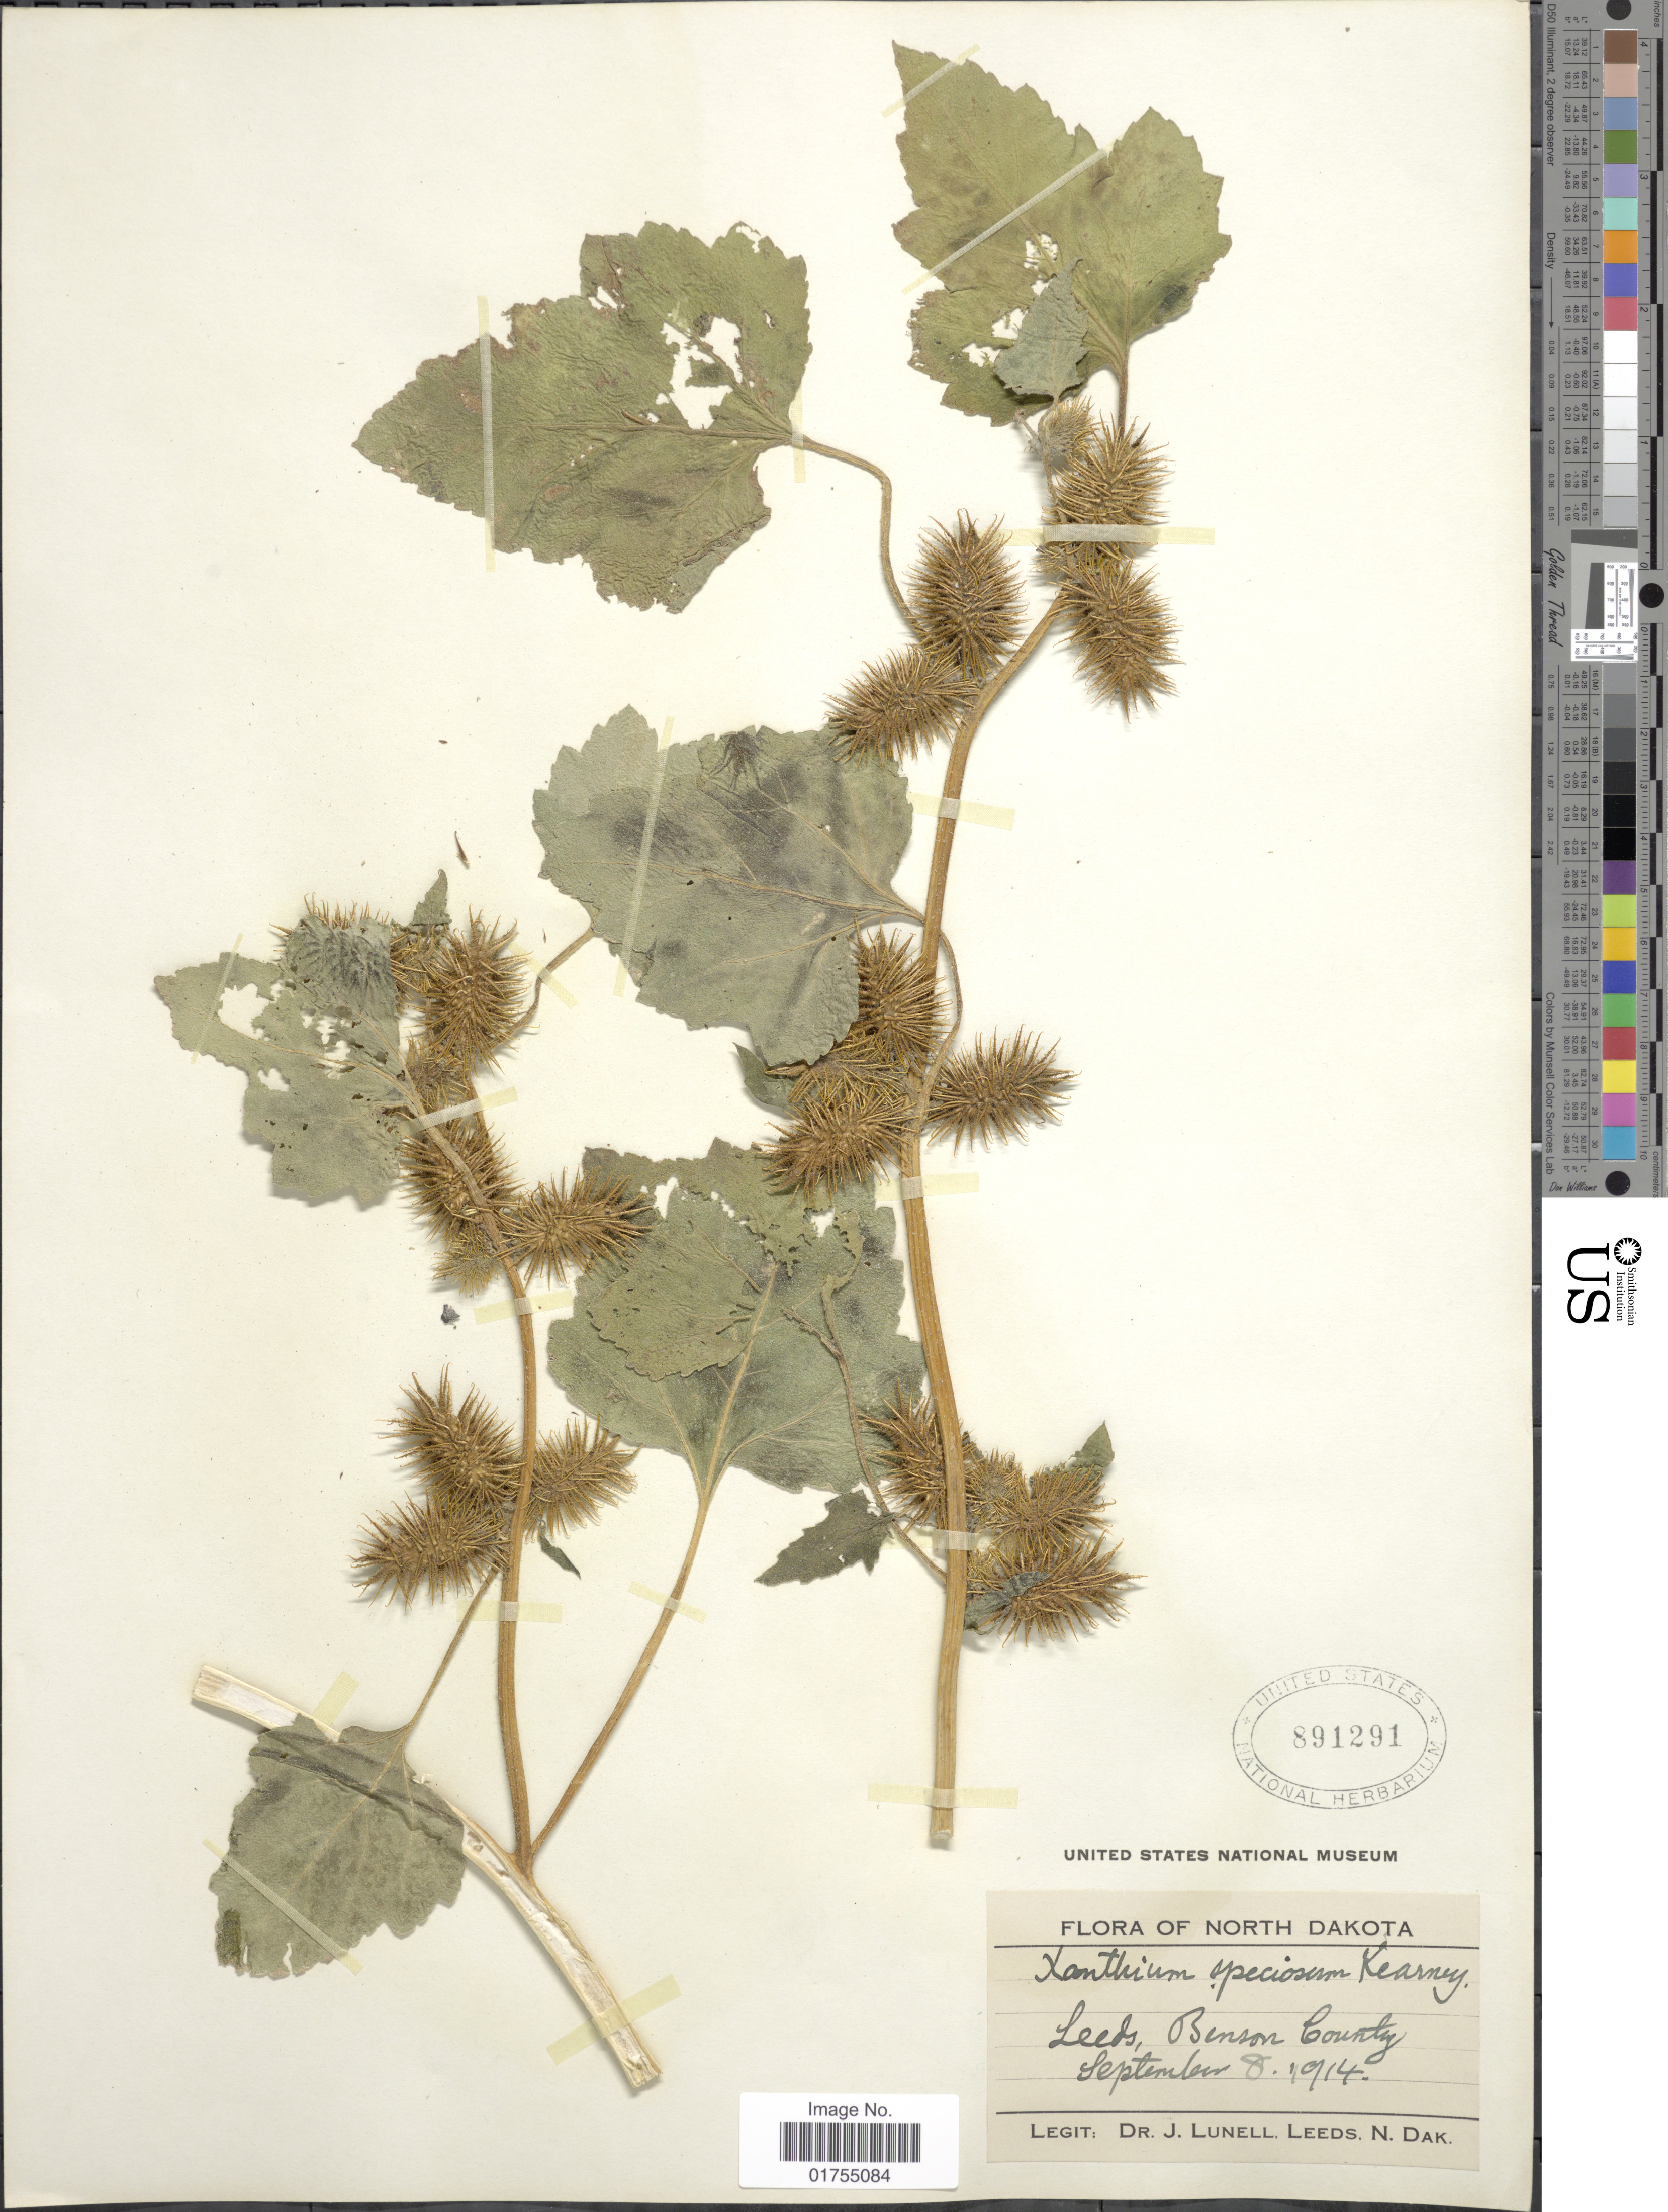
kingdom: Plantae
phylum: Tracheophyta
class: Magnoliopsida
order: Asterales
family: Asteraceae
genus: Xanthium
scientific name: Xanthium speciosum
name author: Kearney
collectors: J. Lunell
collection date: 1914-09-08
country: United States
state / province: North Dakota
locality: Leeds, Benson County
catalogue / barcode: US 891291